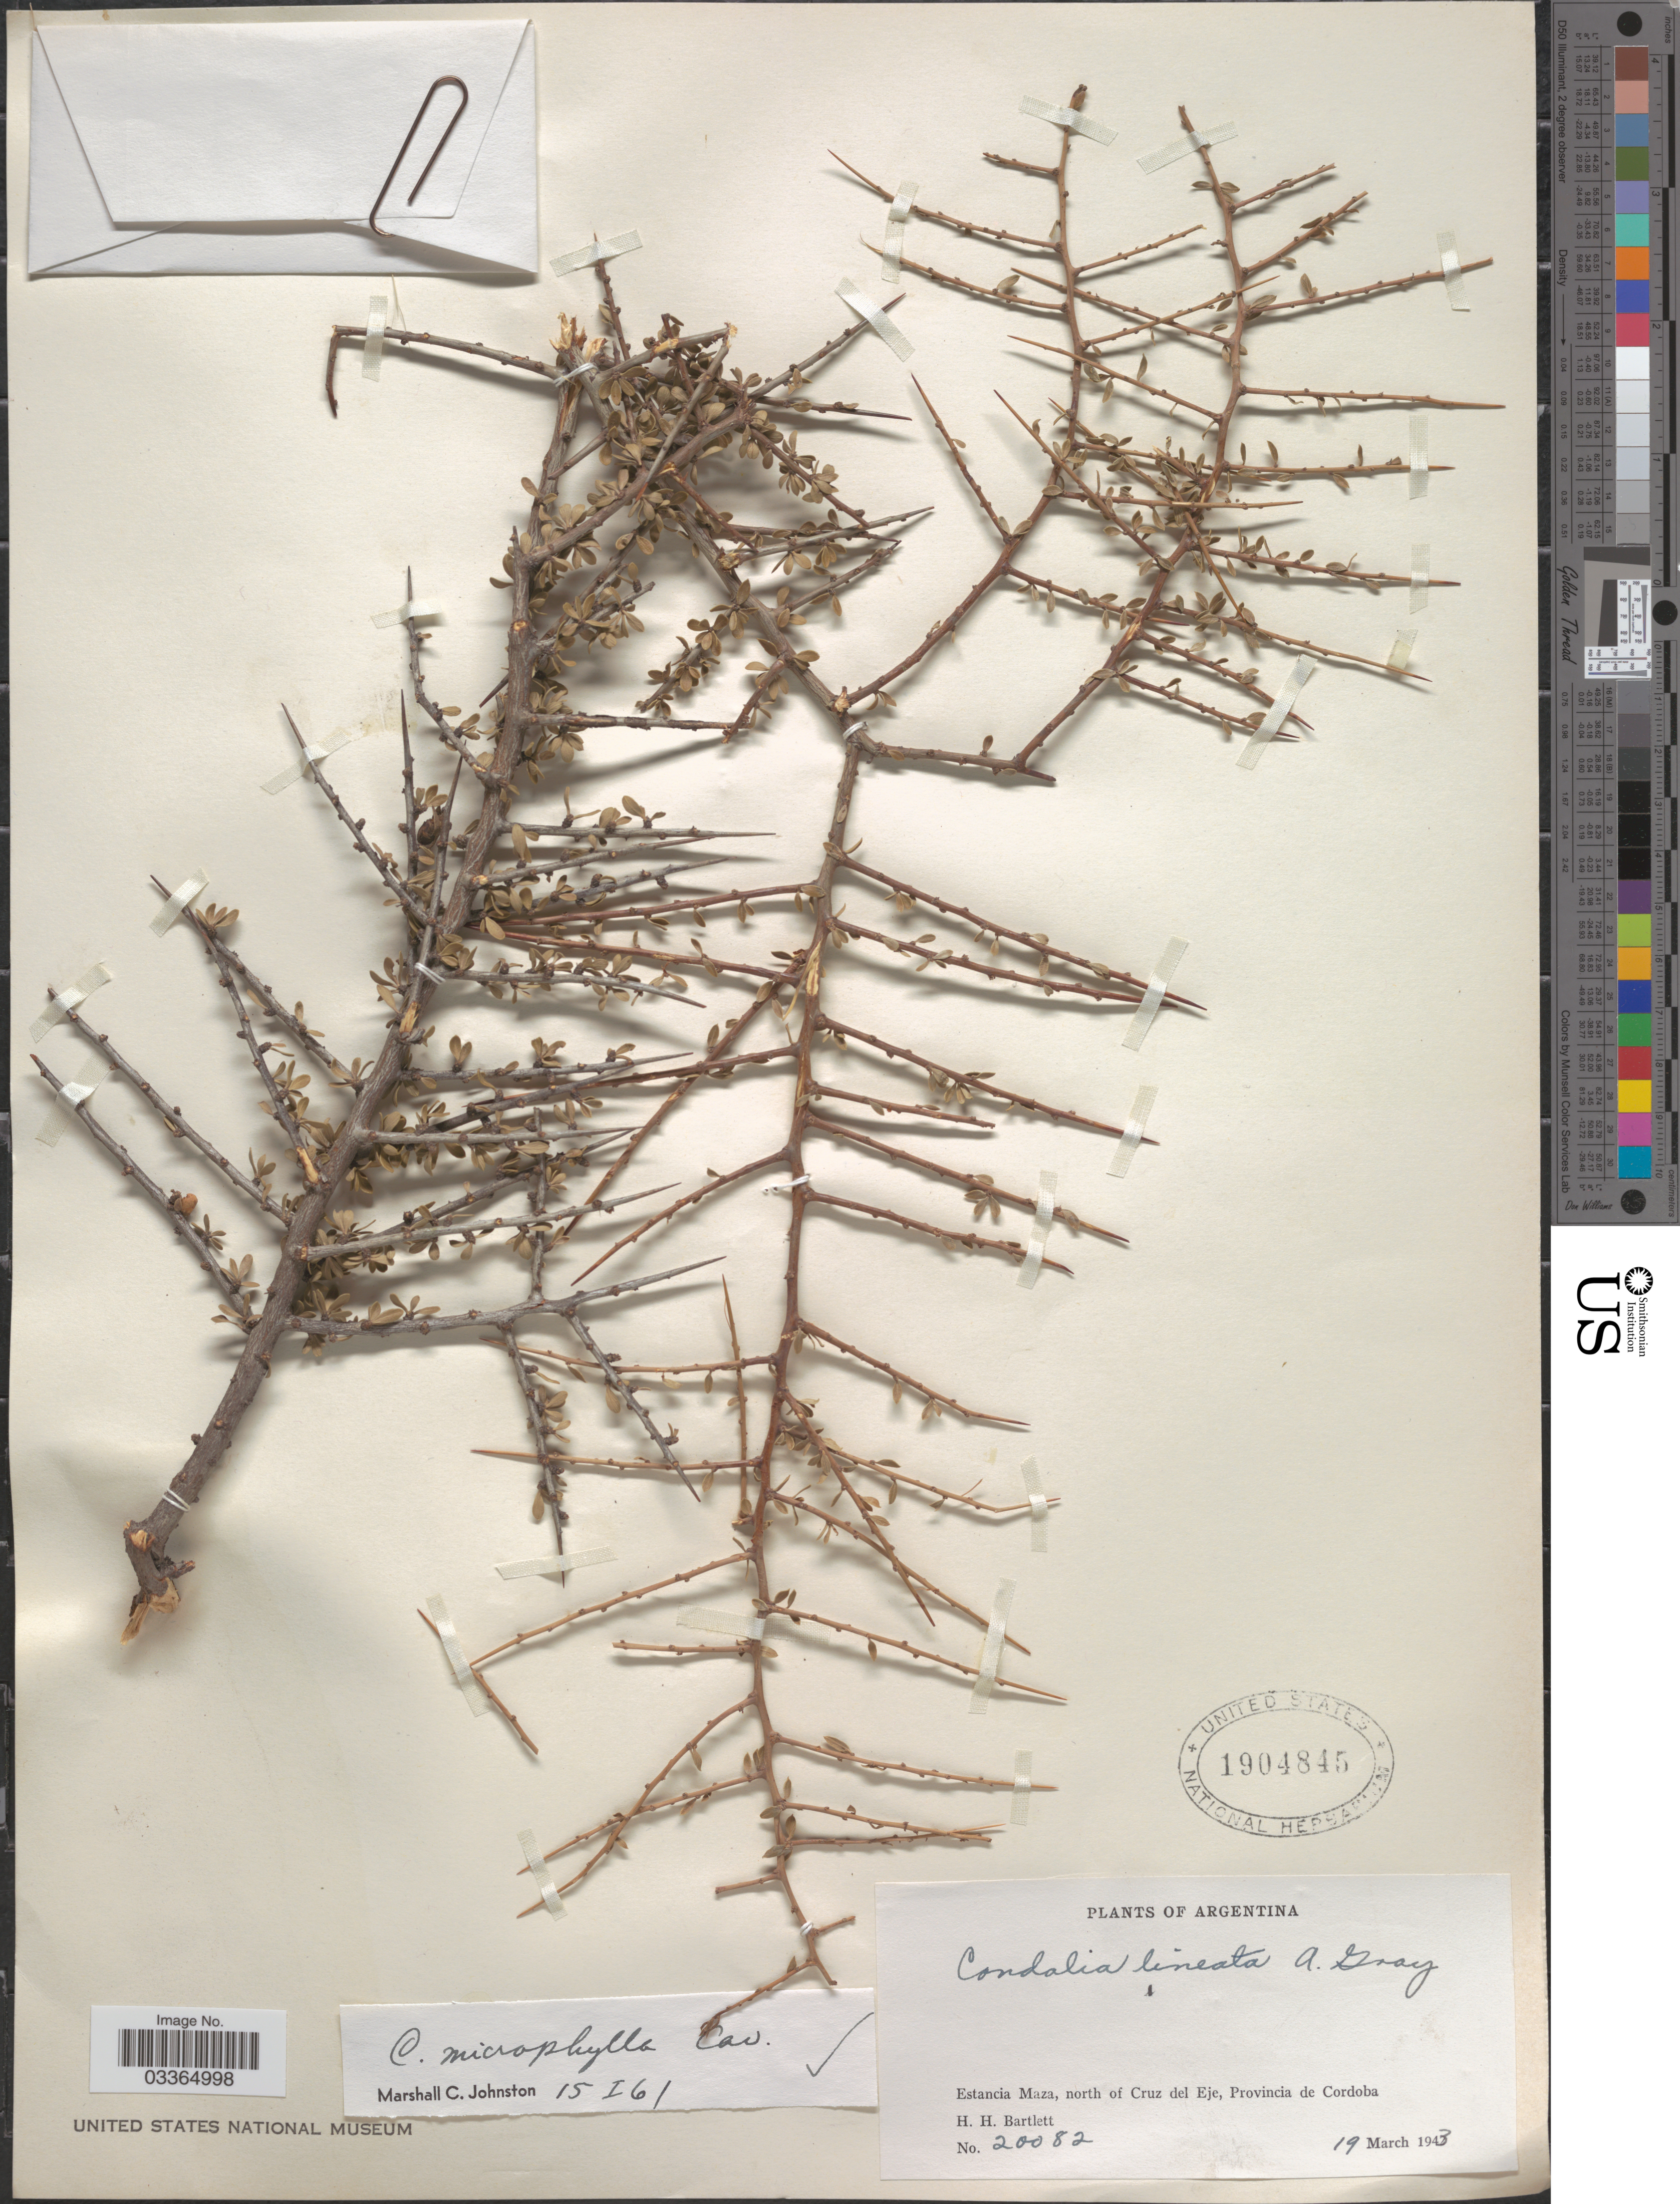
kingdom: Plantae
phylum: Tracheophyta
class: Magnoliopsida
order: Rosales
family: Rhamnaceae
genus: Condalia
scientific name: Condalia microphylla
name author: Cav.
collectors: H. H. Bartlett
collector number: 20082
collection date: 1943-03-19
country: Argentina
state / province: Cordoba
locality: Estancia Maza, north of Cruz del Eje.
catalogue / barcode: US 1904845